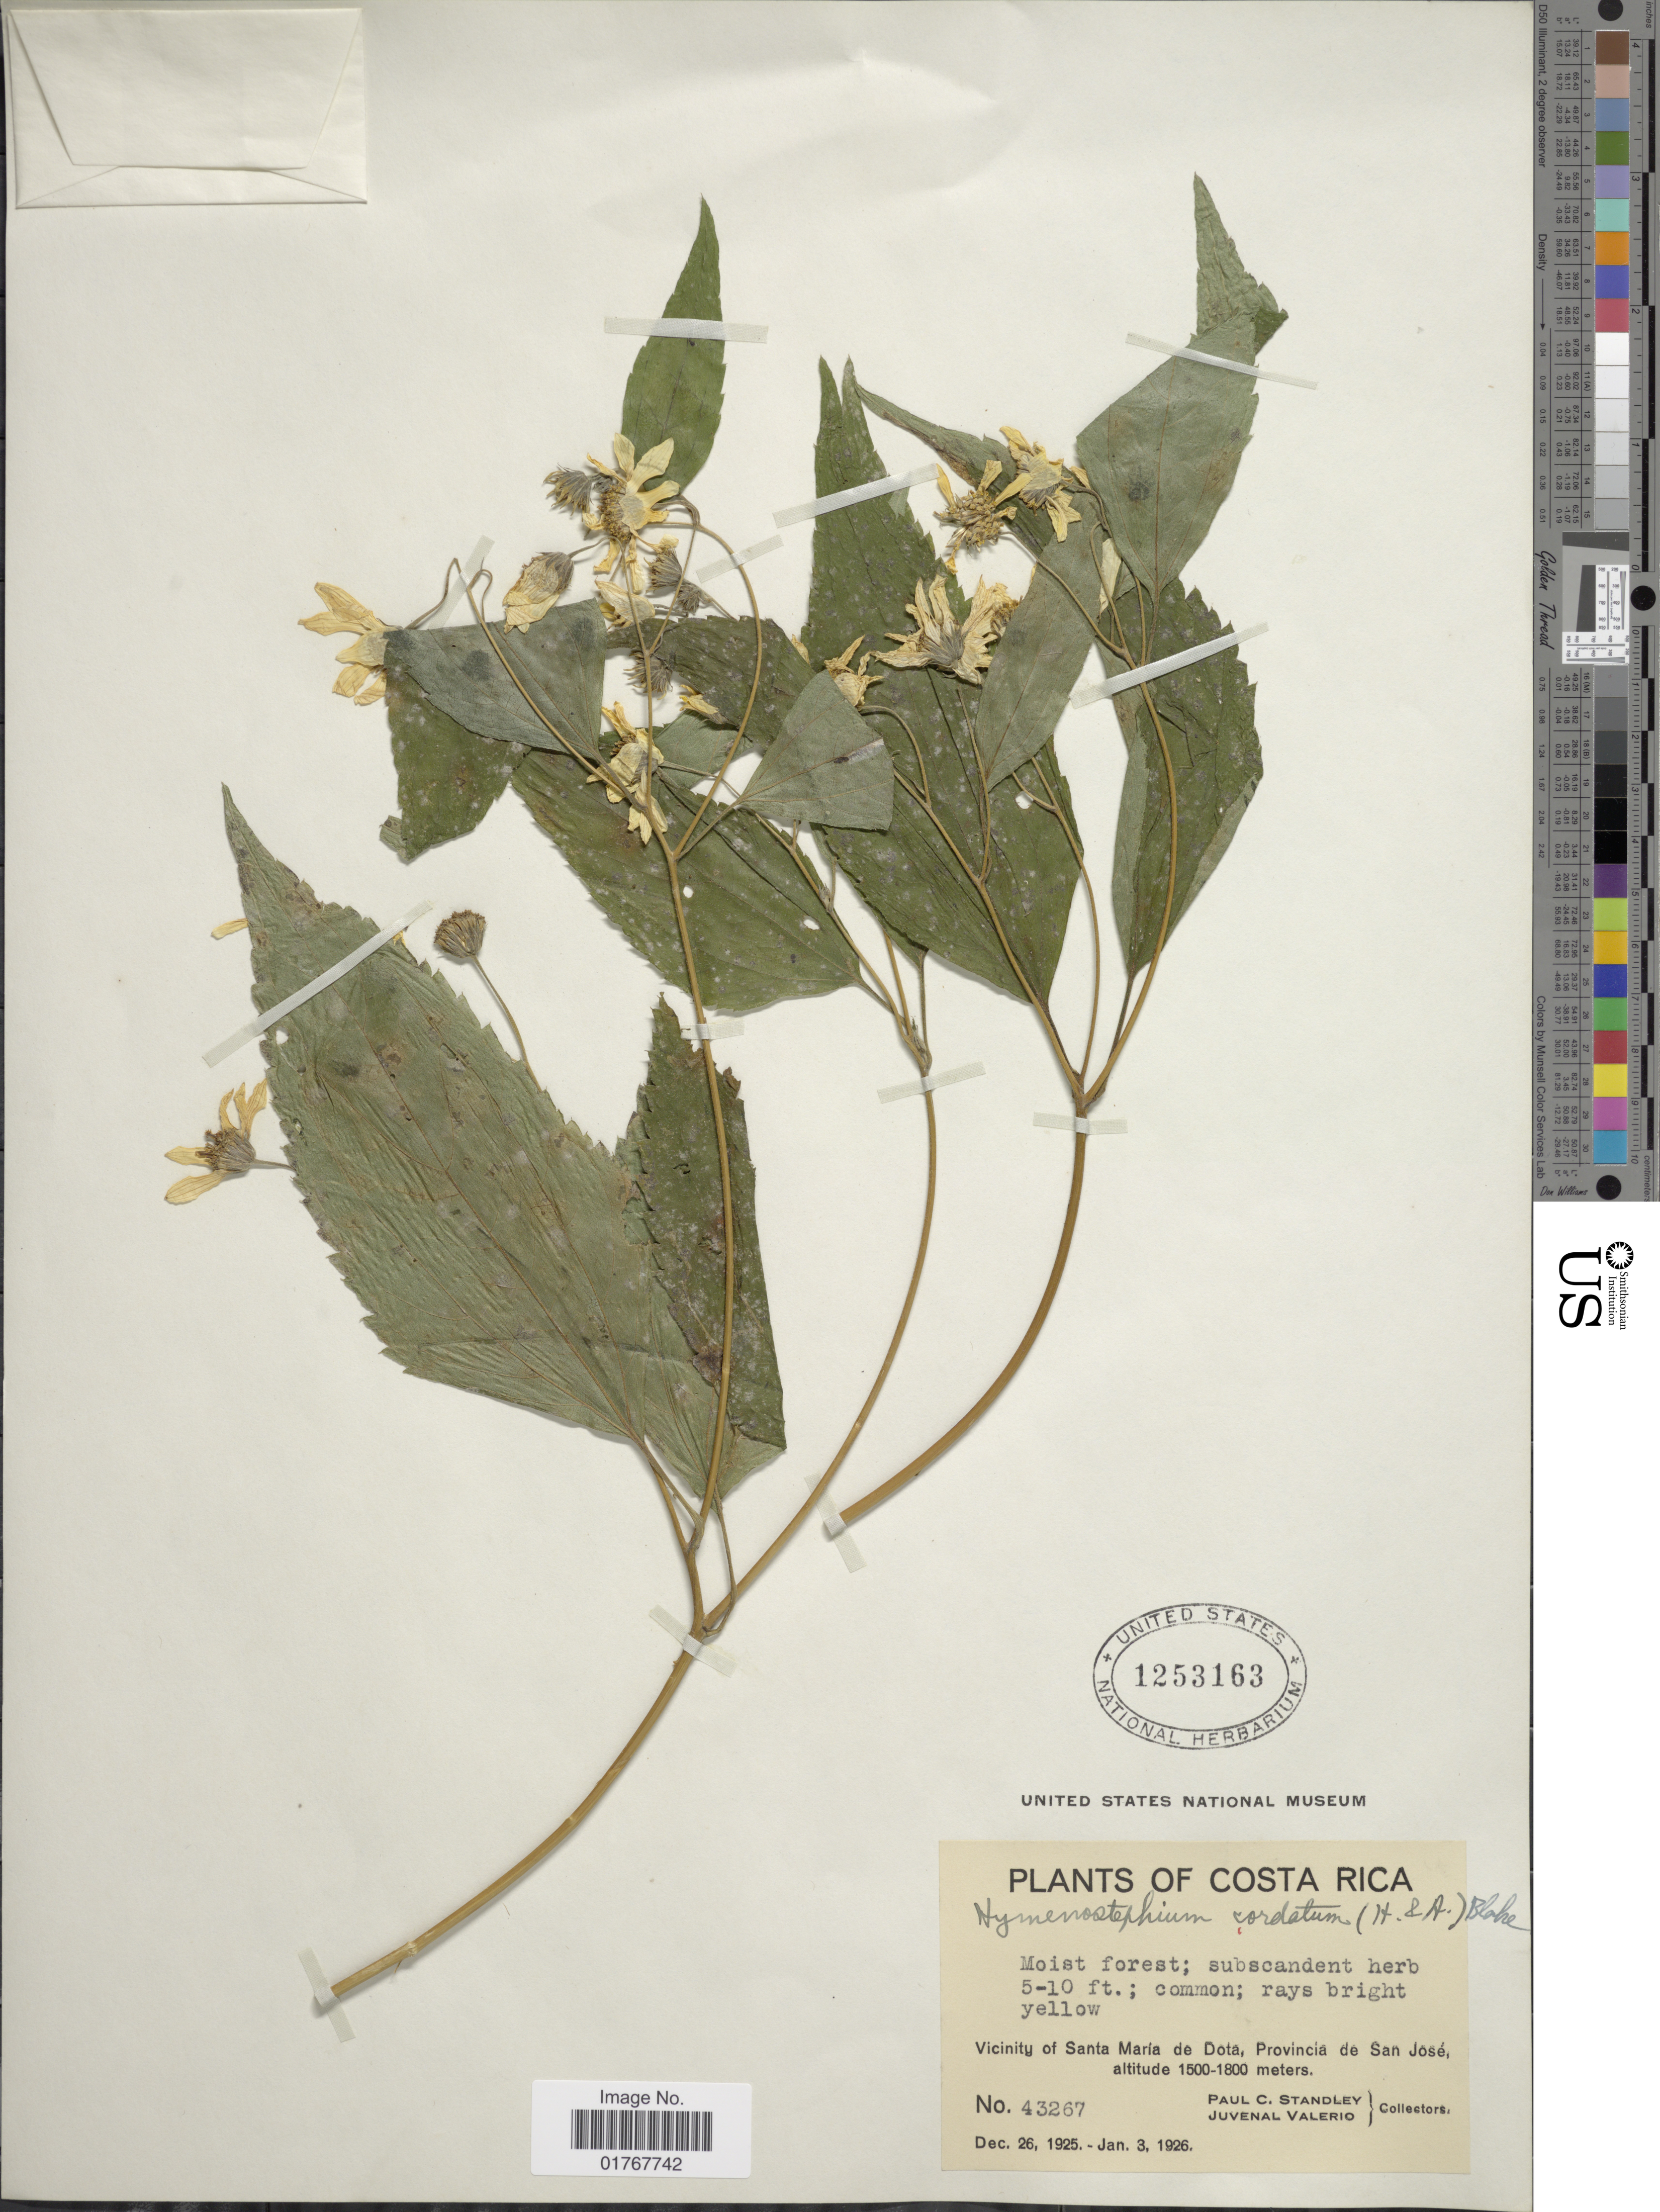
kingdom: Plantae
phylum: Tracheophyta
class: Magnoliopsida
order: Asterales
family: Asteraceae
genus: Viguiera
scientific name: Viguiera cordata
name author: (Hook. & Arn.) D'Arcy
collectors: P. C. Standley & J. Valerio R.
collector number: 43267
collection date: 1925-12-26/1926-01-03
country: Costa Rica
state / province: San José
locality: Vicinity of Santa María de Dota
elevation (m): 1500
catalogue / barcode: US 1253163